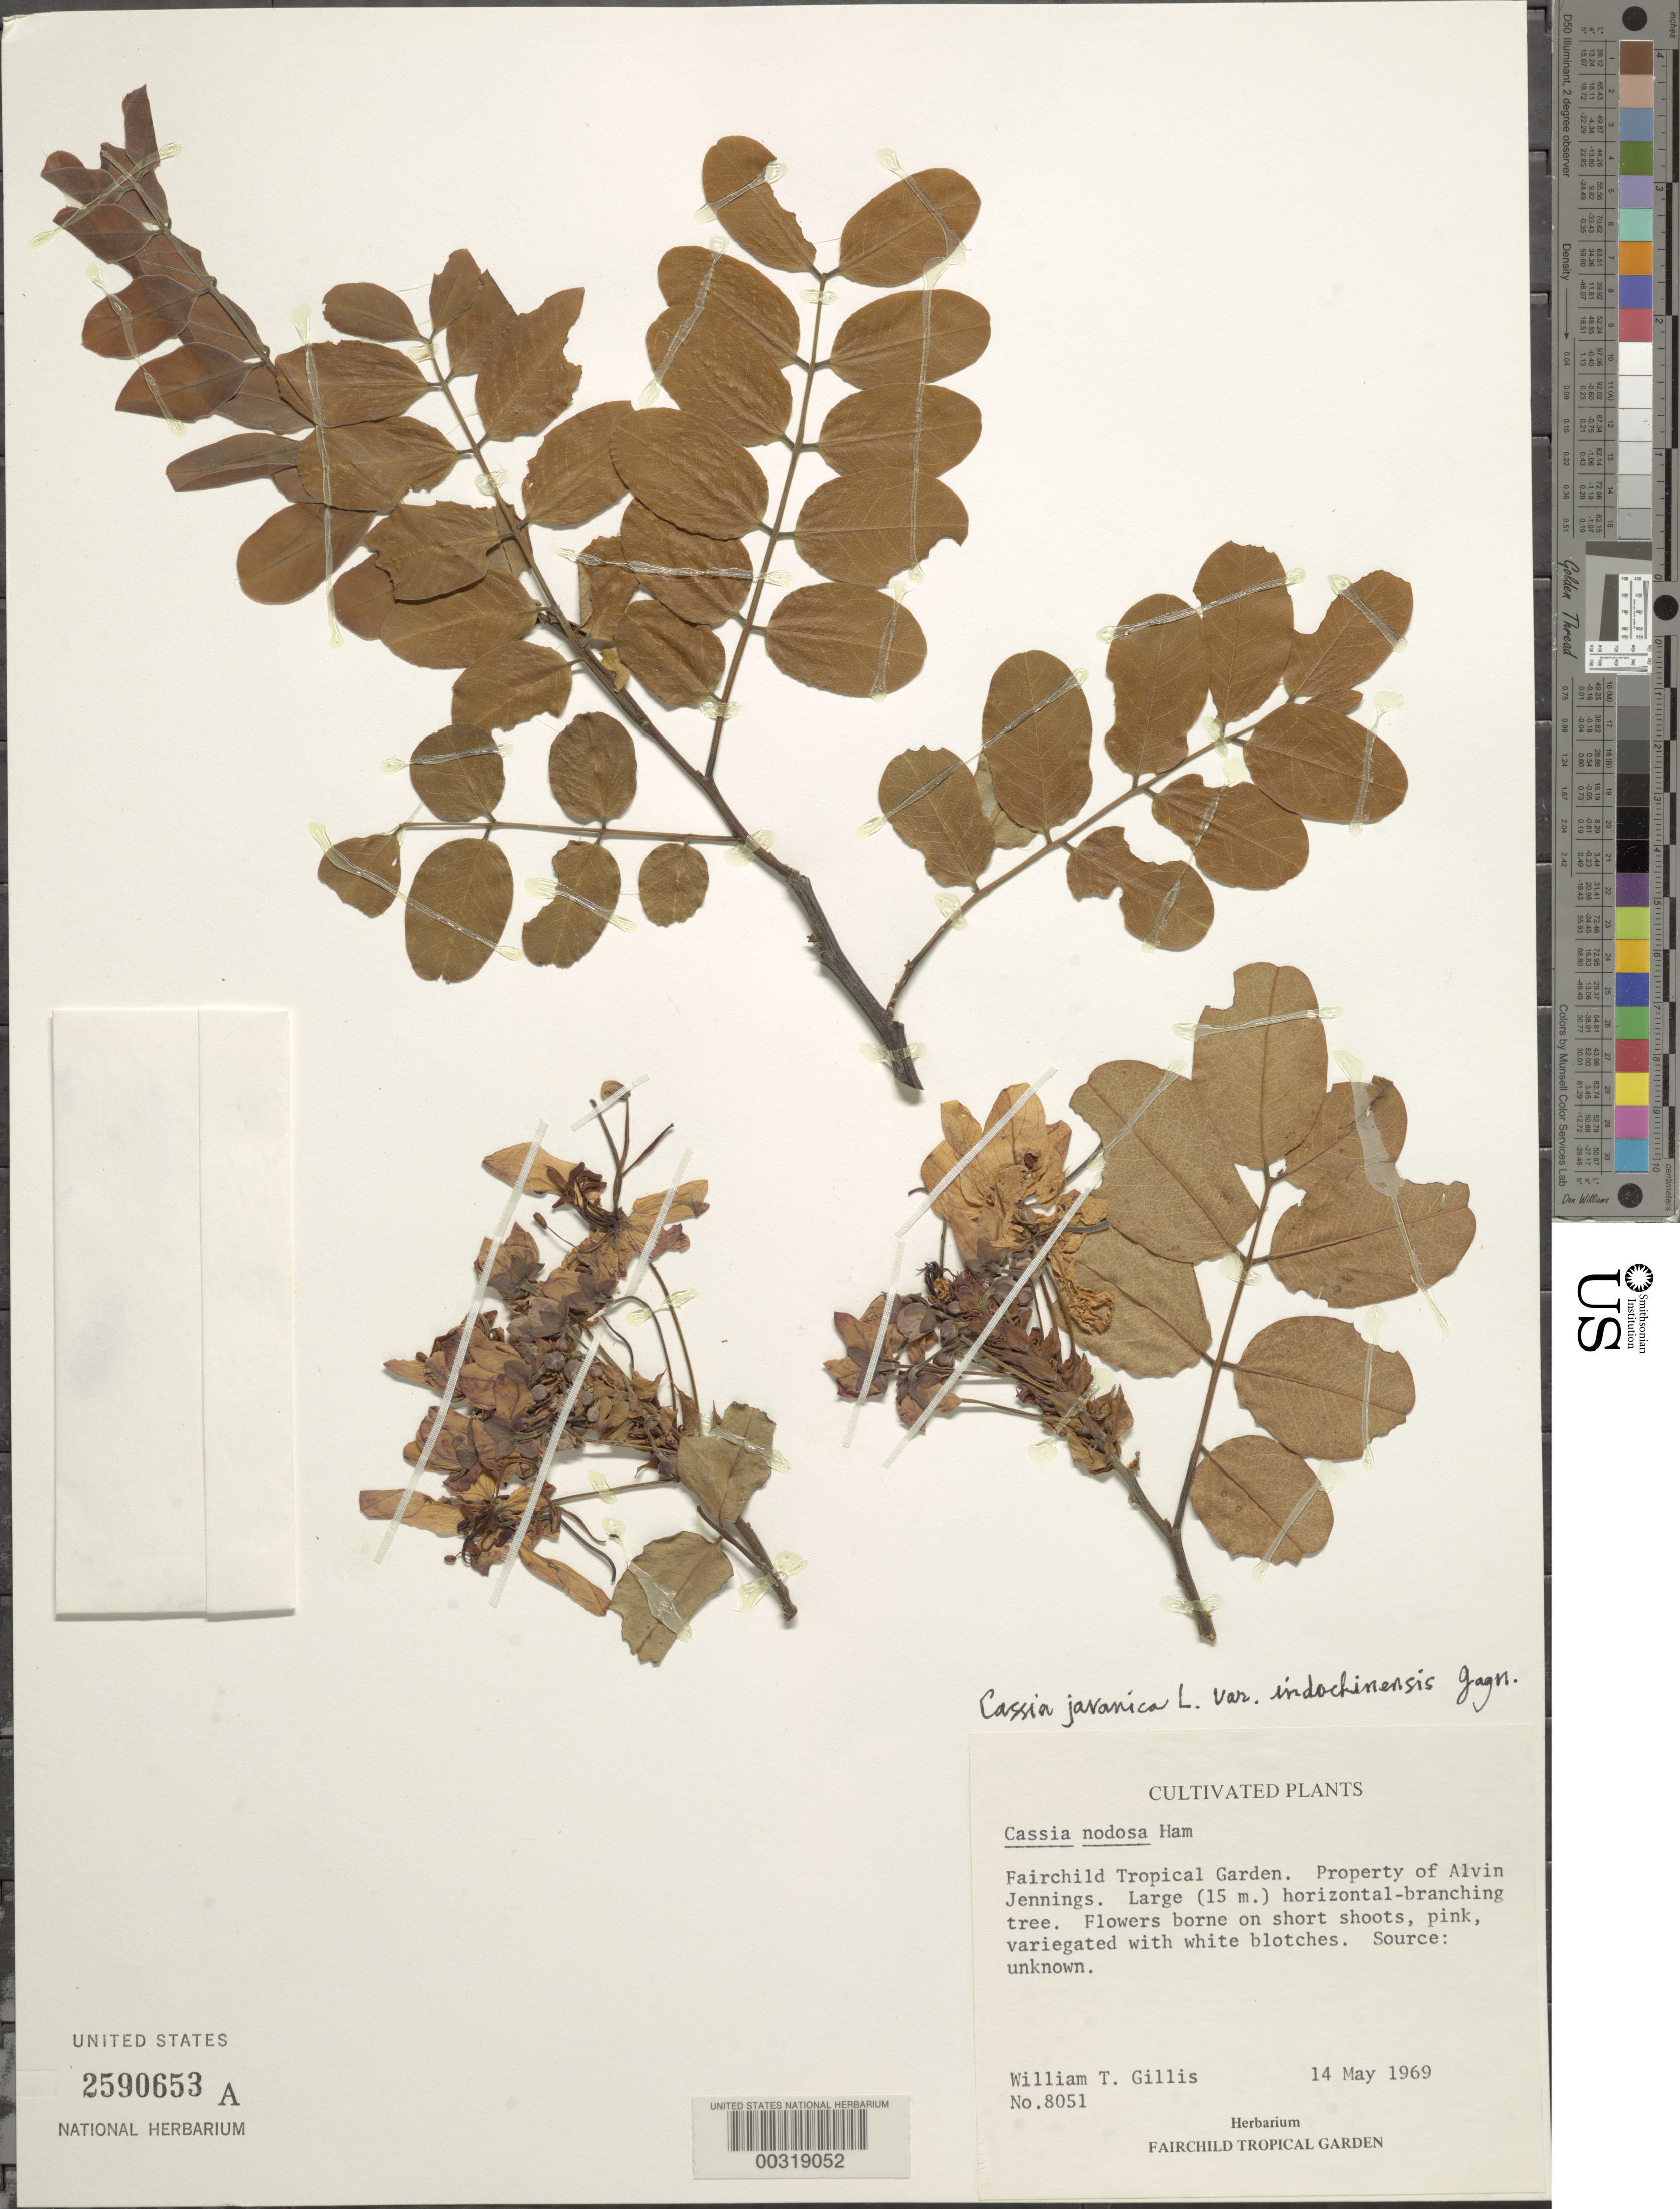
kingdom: Plantae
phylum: Tracheophyta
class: Magnoliopsida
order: Fabales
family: Fabaceae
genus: Cassia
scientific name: Cassia javanica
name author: L.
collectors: J. N. Rose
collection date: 1969-09-27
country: United States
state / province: Florida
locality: Coconut Grove, former home of David Fairchild, the Kampong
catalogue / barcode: US 2590653A